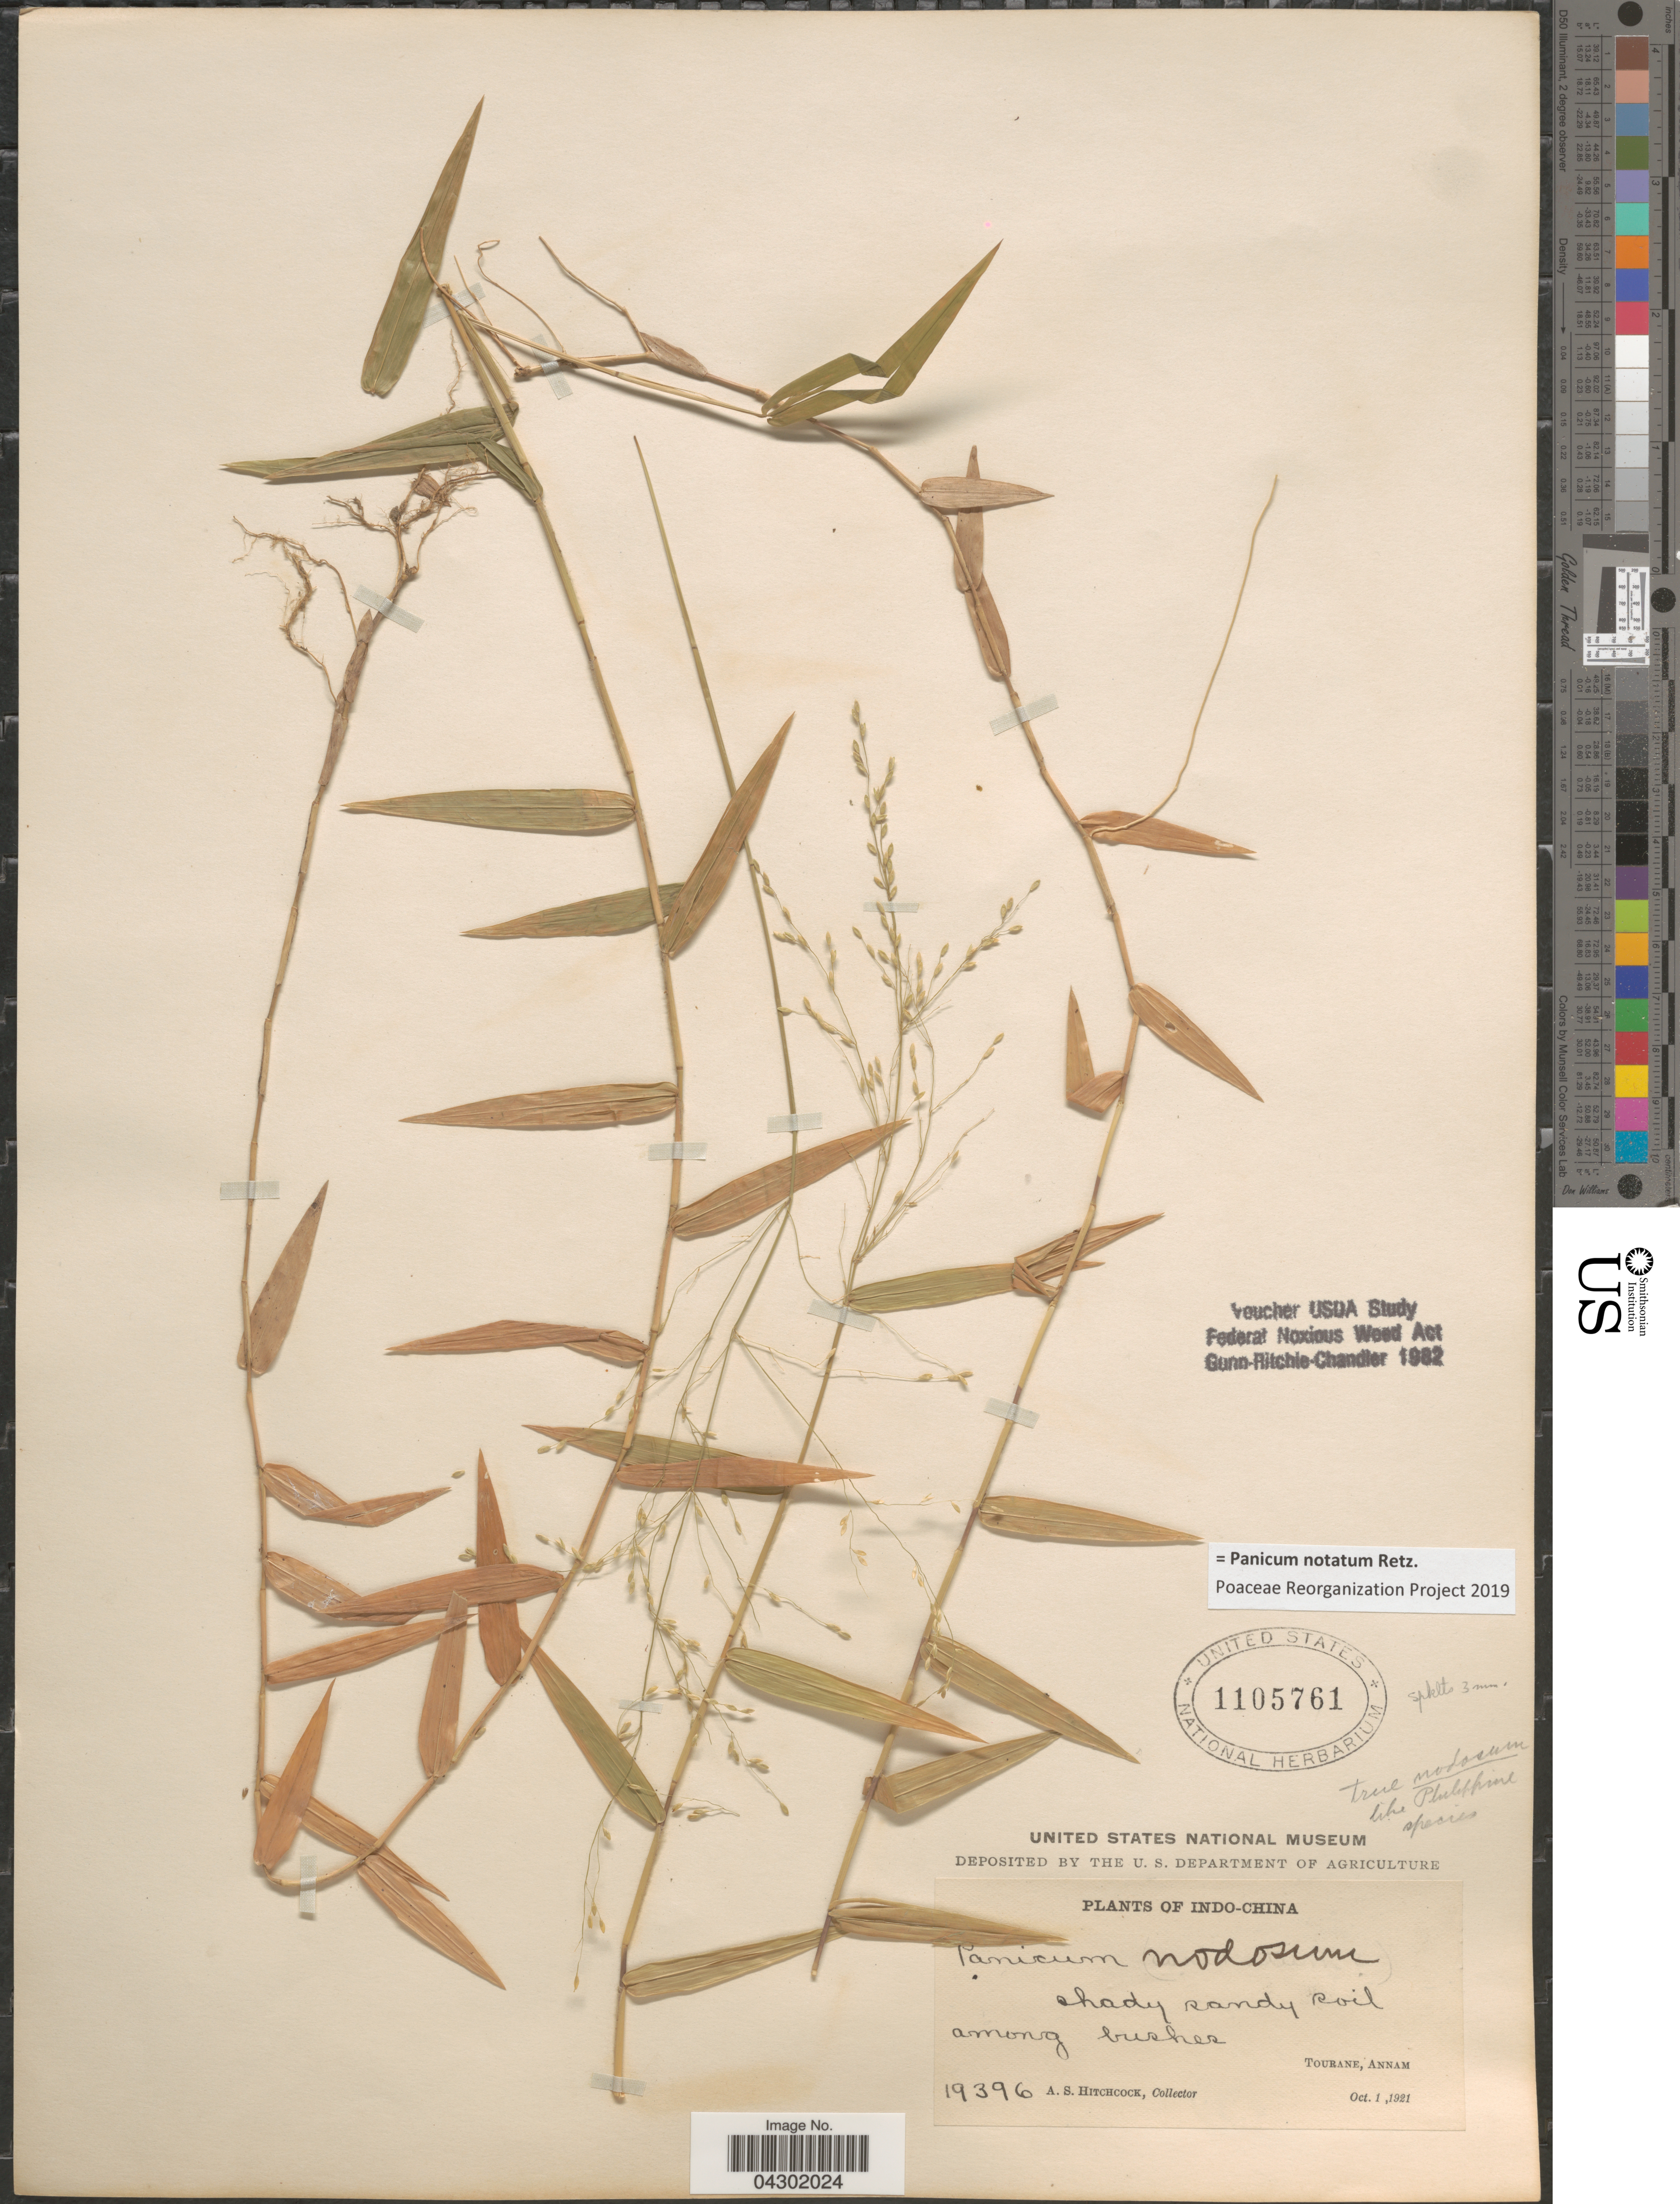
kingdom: Plantae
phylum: Tracheophyta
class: Liliopsida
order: Poales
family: Poaceae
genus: Panicum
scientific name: Panicum notatum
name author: Retz.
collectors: A. S. Hitchcock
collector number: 19396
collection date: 1921-10-01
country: Vietnam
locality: Indo-China. Tourane, Annam.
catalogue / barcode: US 1105761